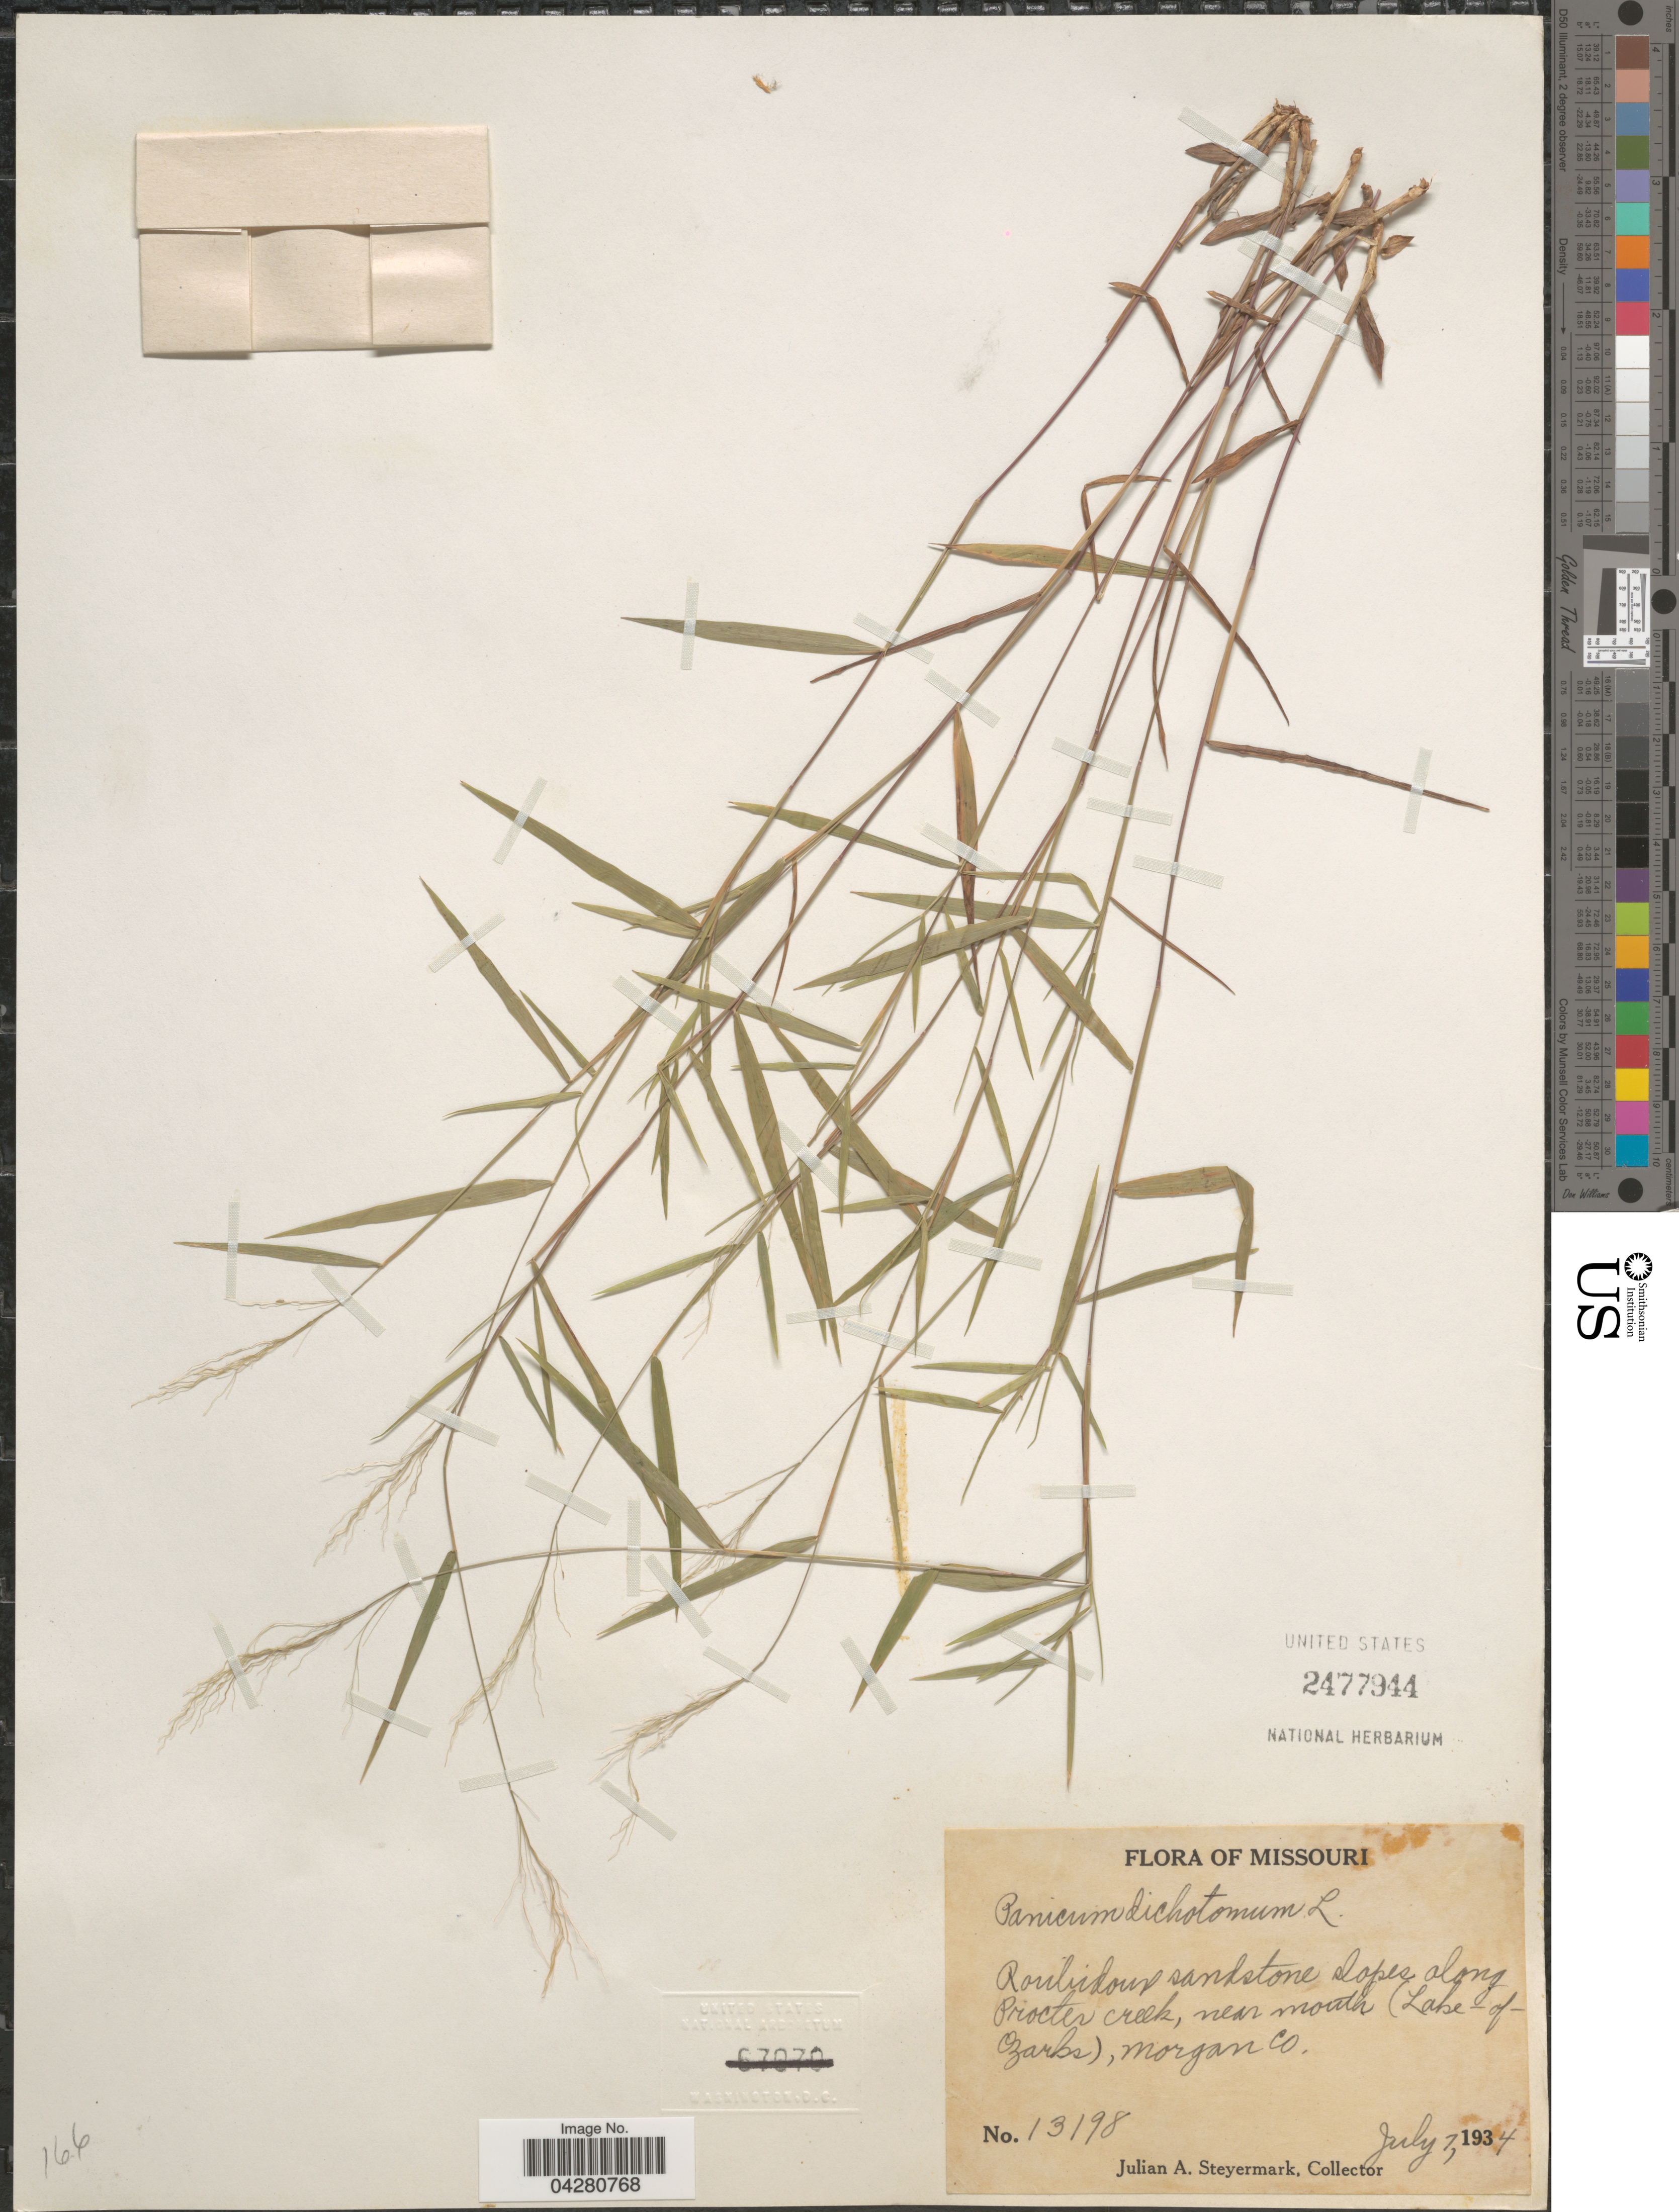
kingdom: Plantae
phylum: Tracheophyta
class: Liliopsida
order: Poales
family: Poaceae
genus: Dichanthelium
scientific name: Dichanthelium dichotomum var. dichotomum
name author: (L.) Gould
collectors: J. Steyermark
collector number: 13198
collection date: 1934-07-07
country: United States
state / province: Missouri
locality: Roubidoux sandstone slopes along Procter creek, near mouth (Lake-of-Ozarbs), Morgan Co.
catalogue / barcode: US 2477944